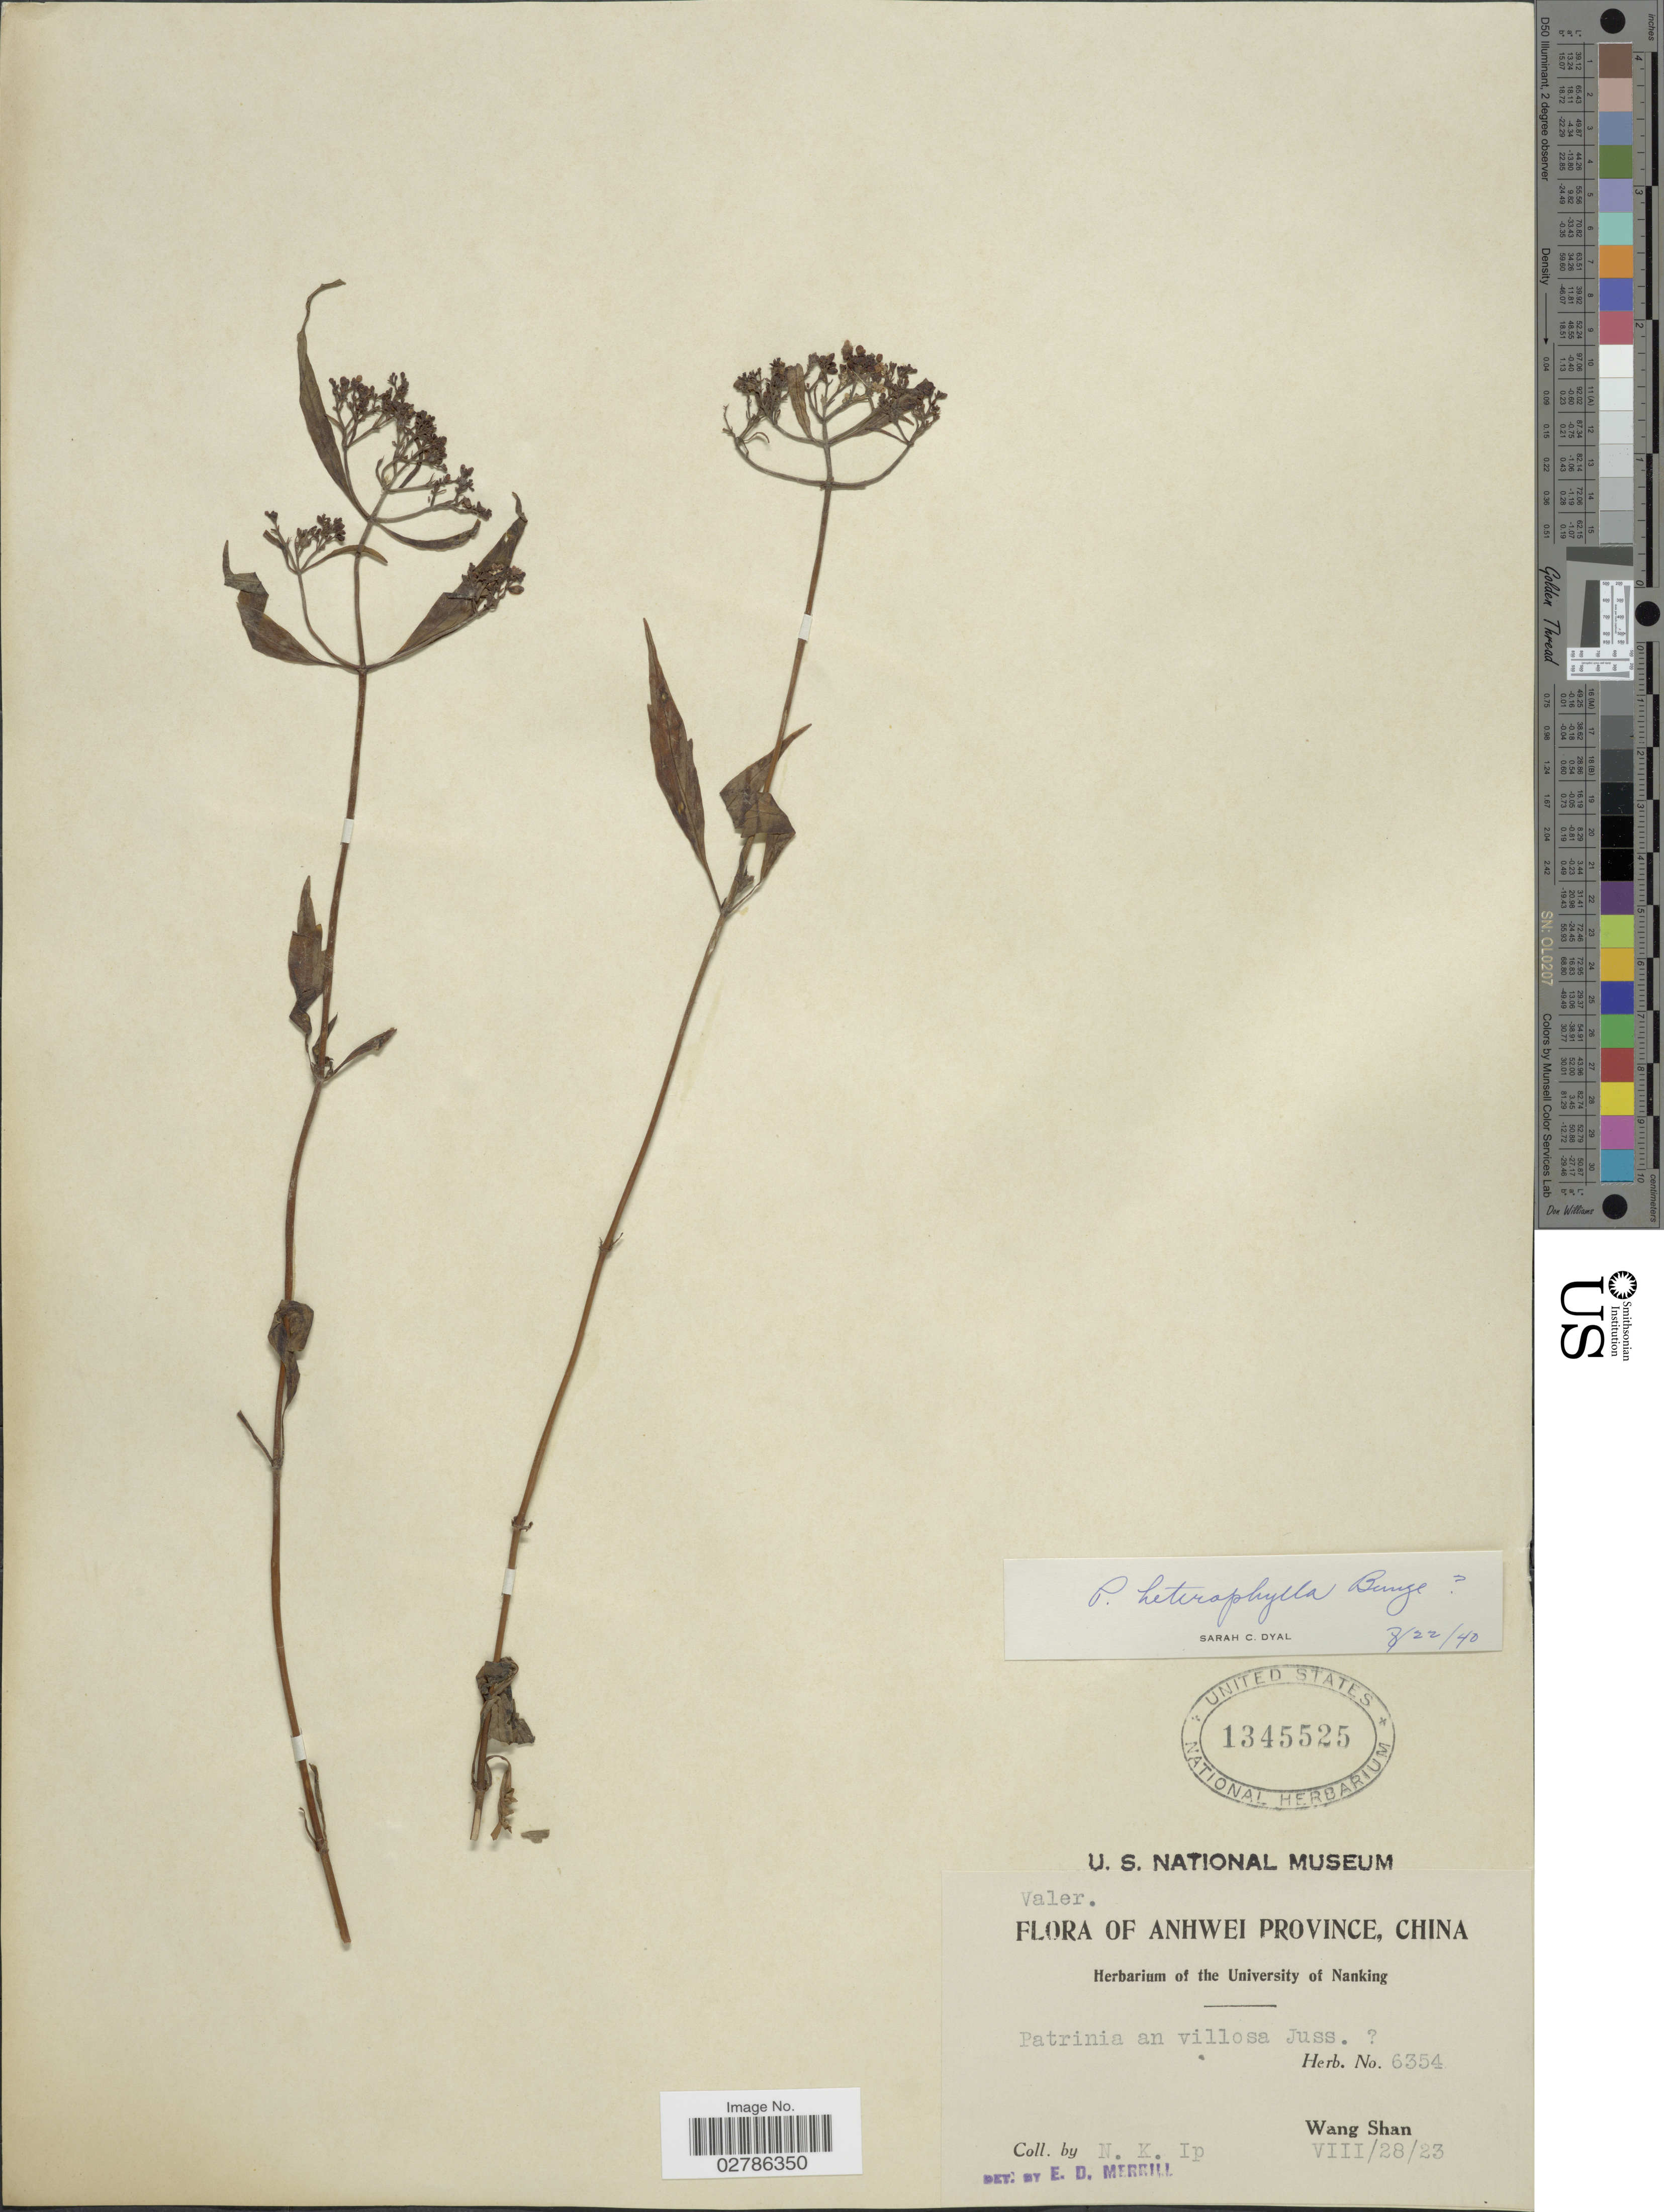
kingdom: Plantae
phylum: Tracheophyta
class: Magnoliopsida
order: Dipsacales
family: Caprifoliaceae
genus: Patrinia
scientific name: Patrinia heterophylla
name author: Bunge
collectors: N. Ip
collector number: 6354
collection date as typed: Transcribed d/m/y: 28/8/23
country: China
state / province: Anhui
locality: Anhwei Province, Wang Shan.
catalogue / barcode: US 1345525